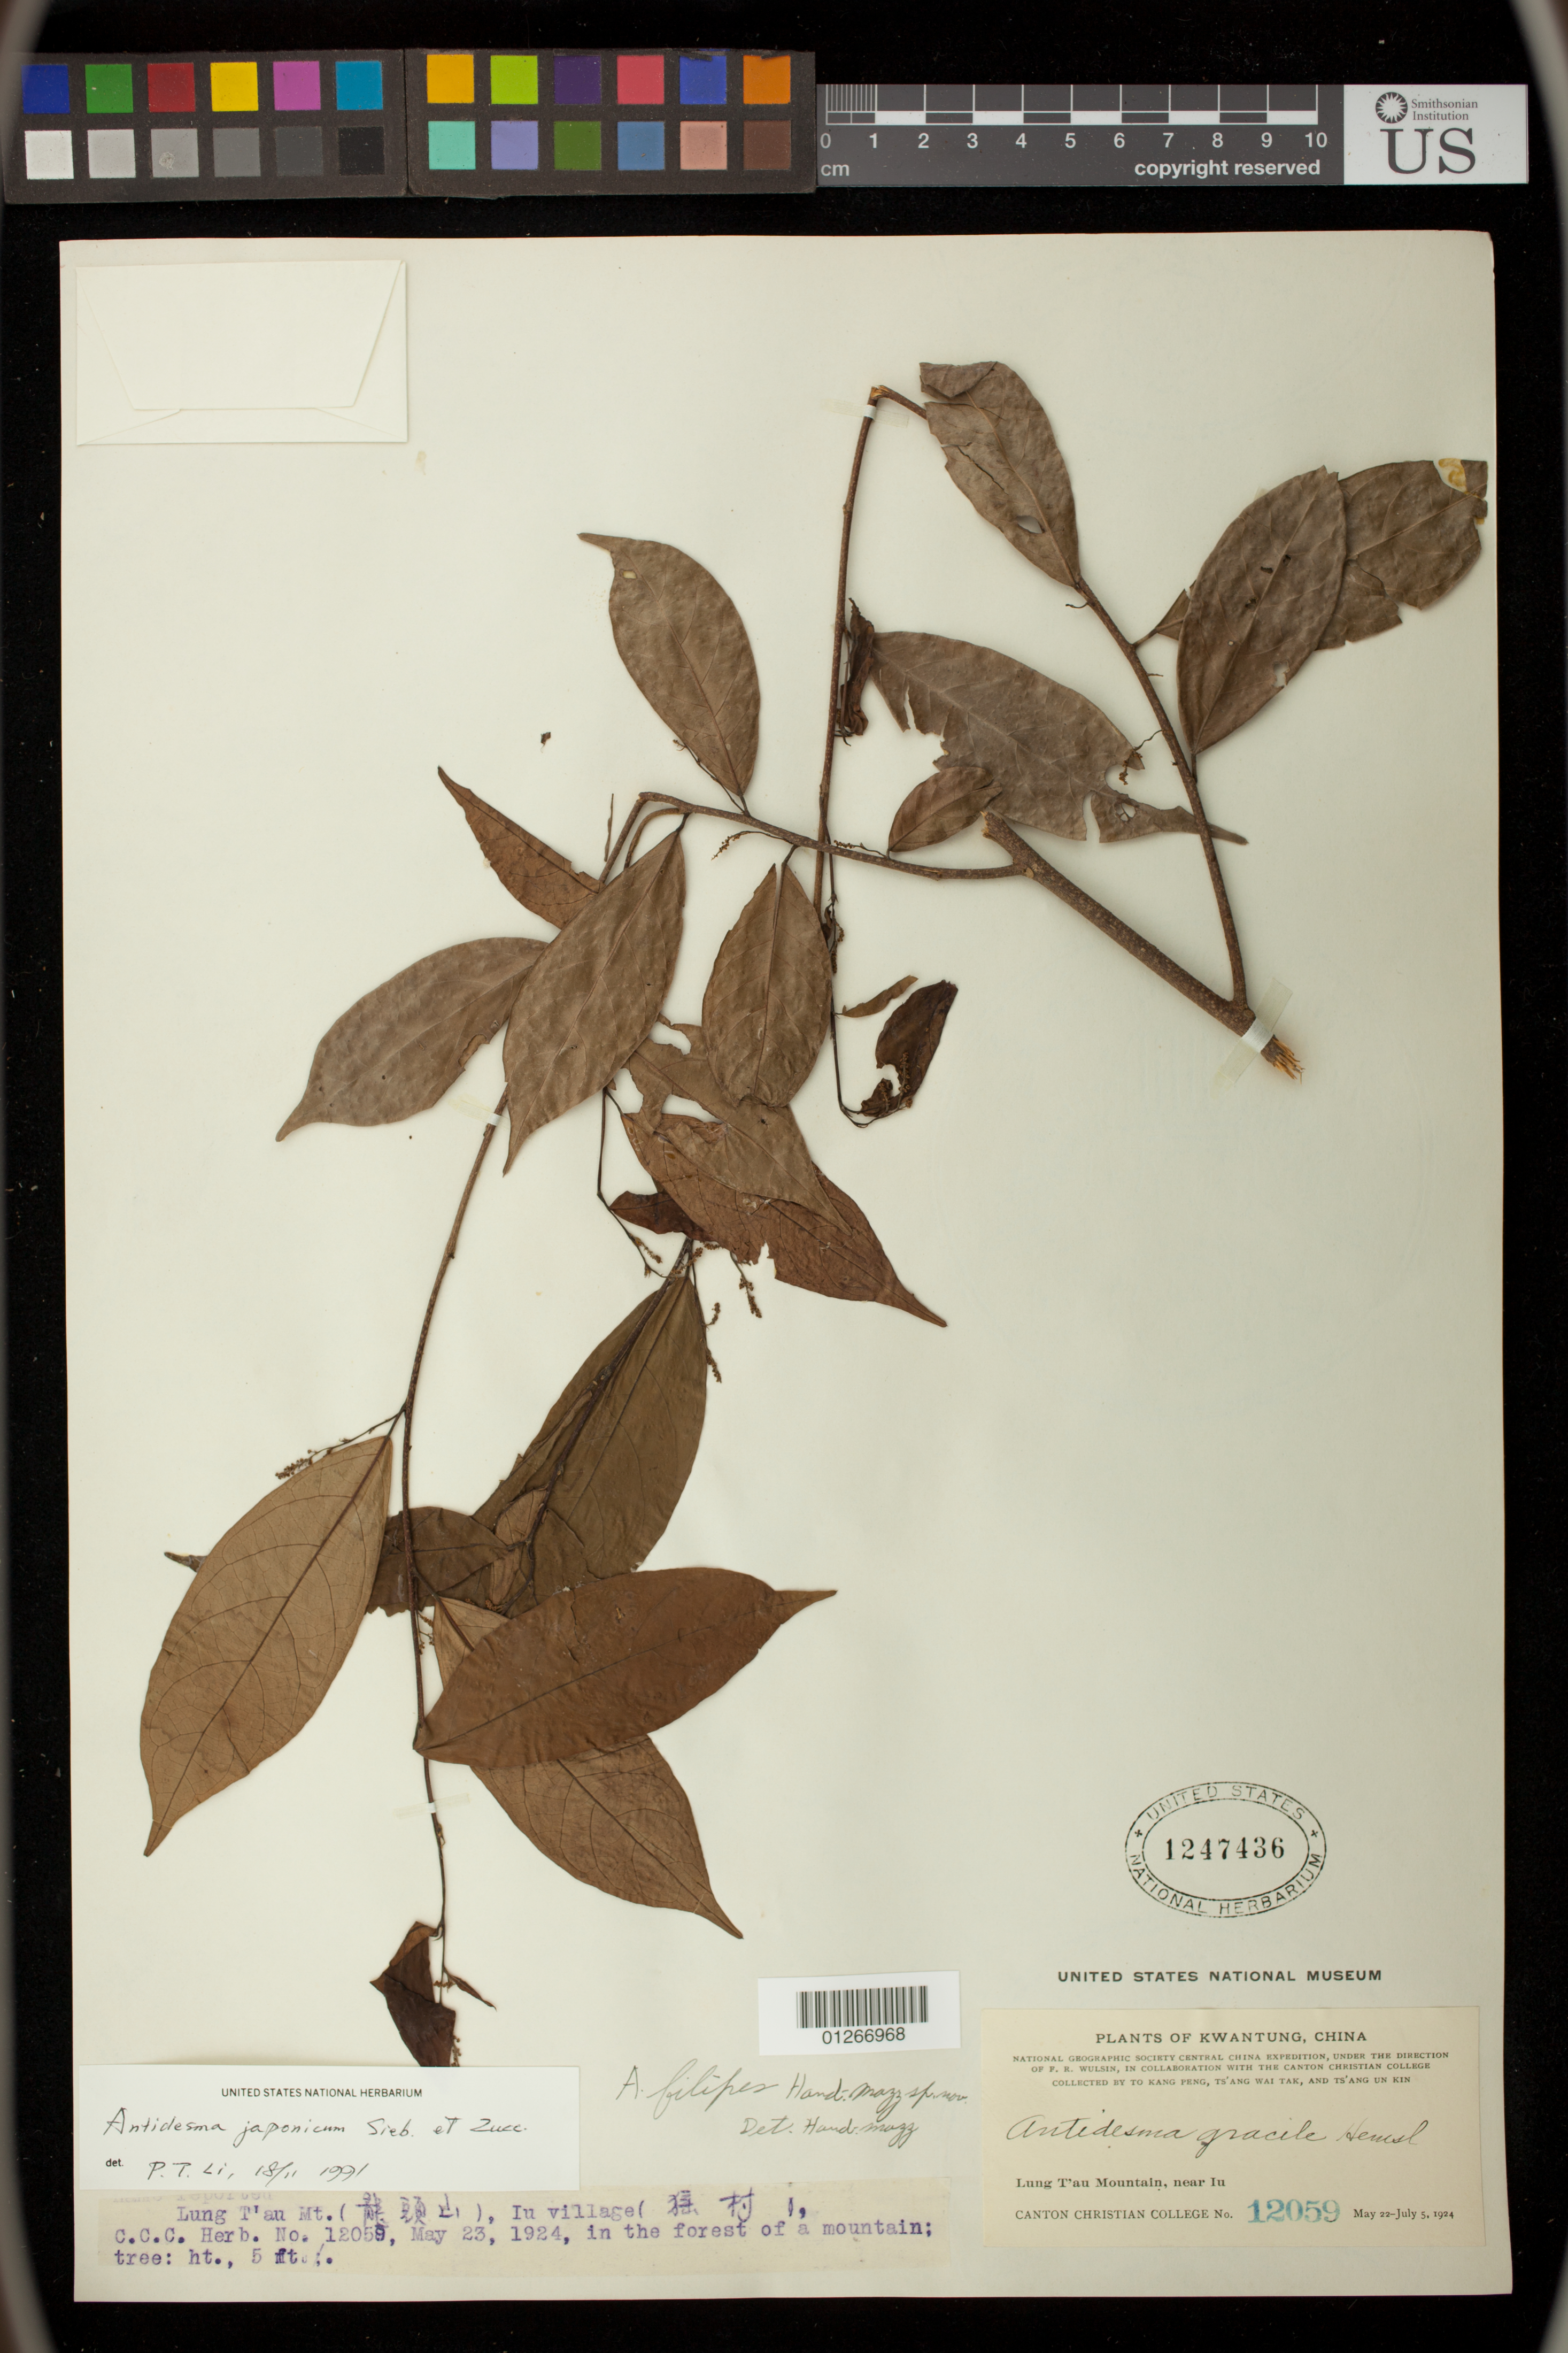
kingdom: Plantae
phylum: Tracheophyta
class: Magnoliopsida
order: Malpighiales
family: Phyllanthaceae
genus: Antidesma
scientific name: Antidesma japonicum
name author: Siebert & Zucc.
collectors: Kang Peng To, W. T. Tsang & U. K. Tsang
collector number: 12059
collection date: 1924-05-23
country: China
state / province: Guangdong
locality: Lung T'au Mountain, Iu village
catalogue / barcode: US 1247436